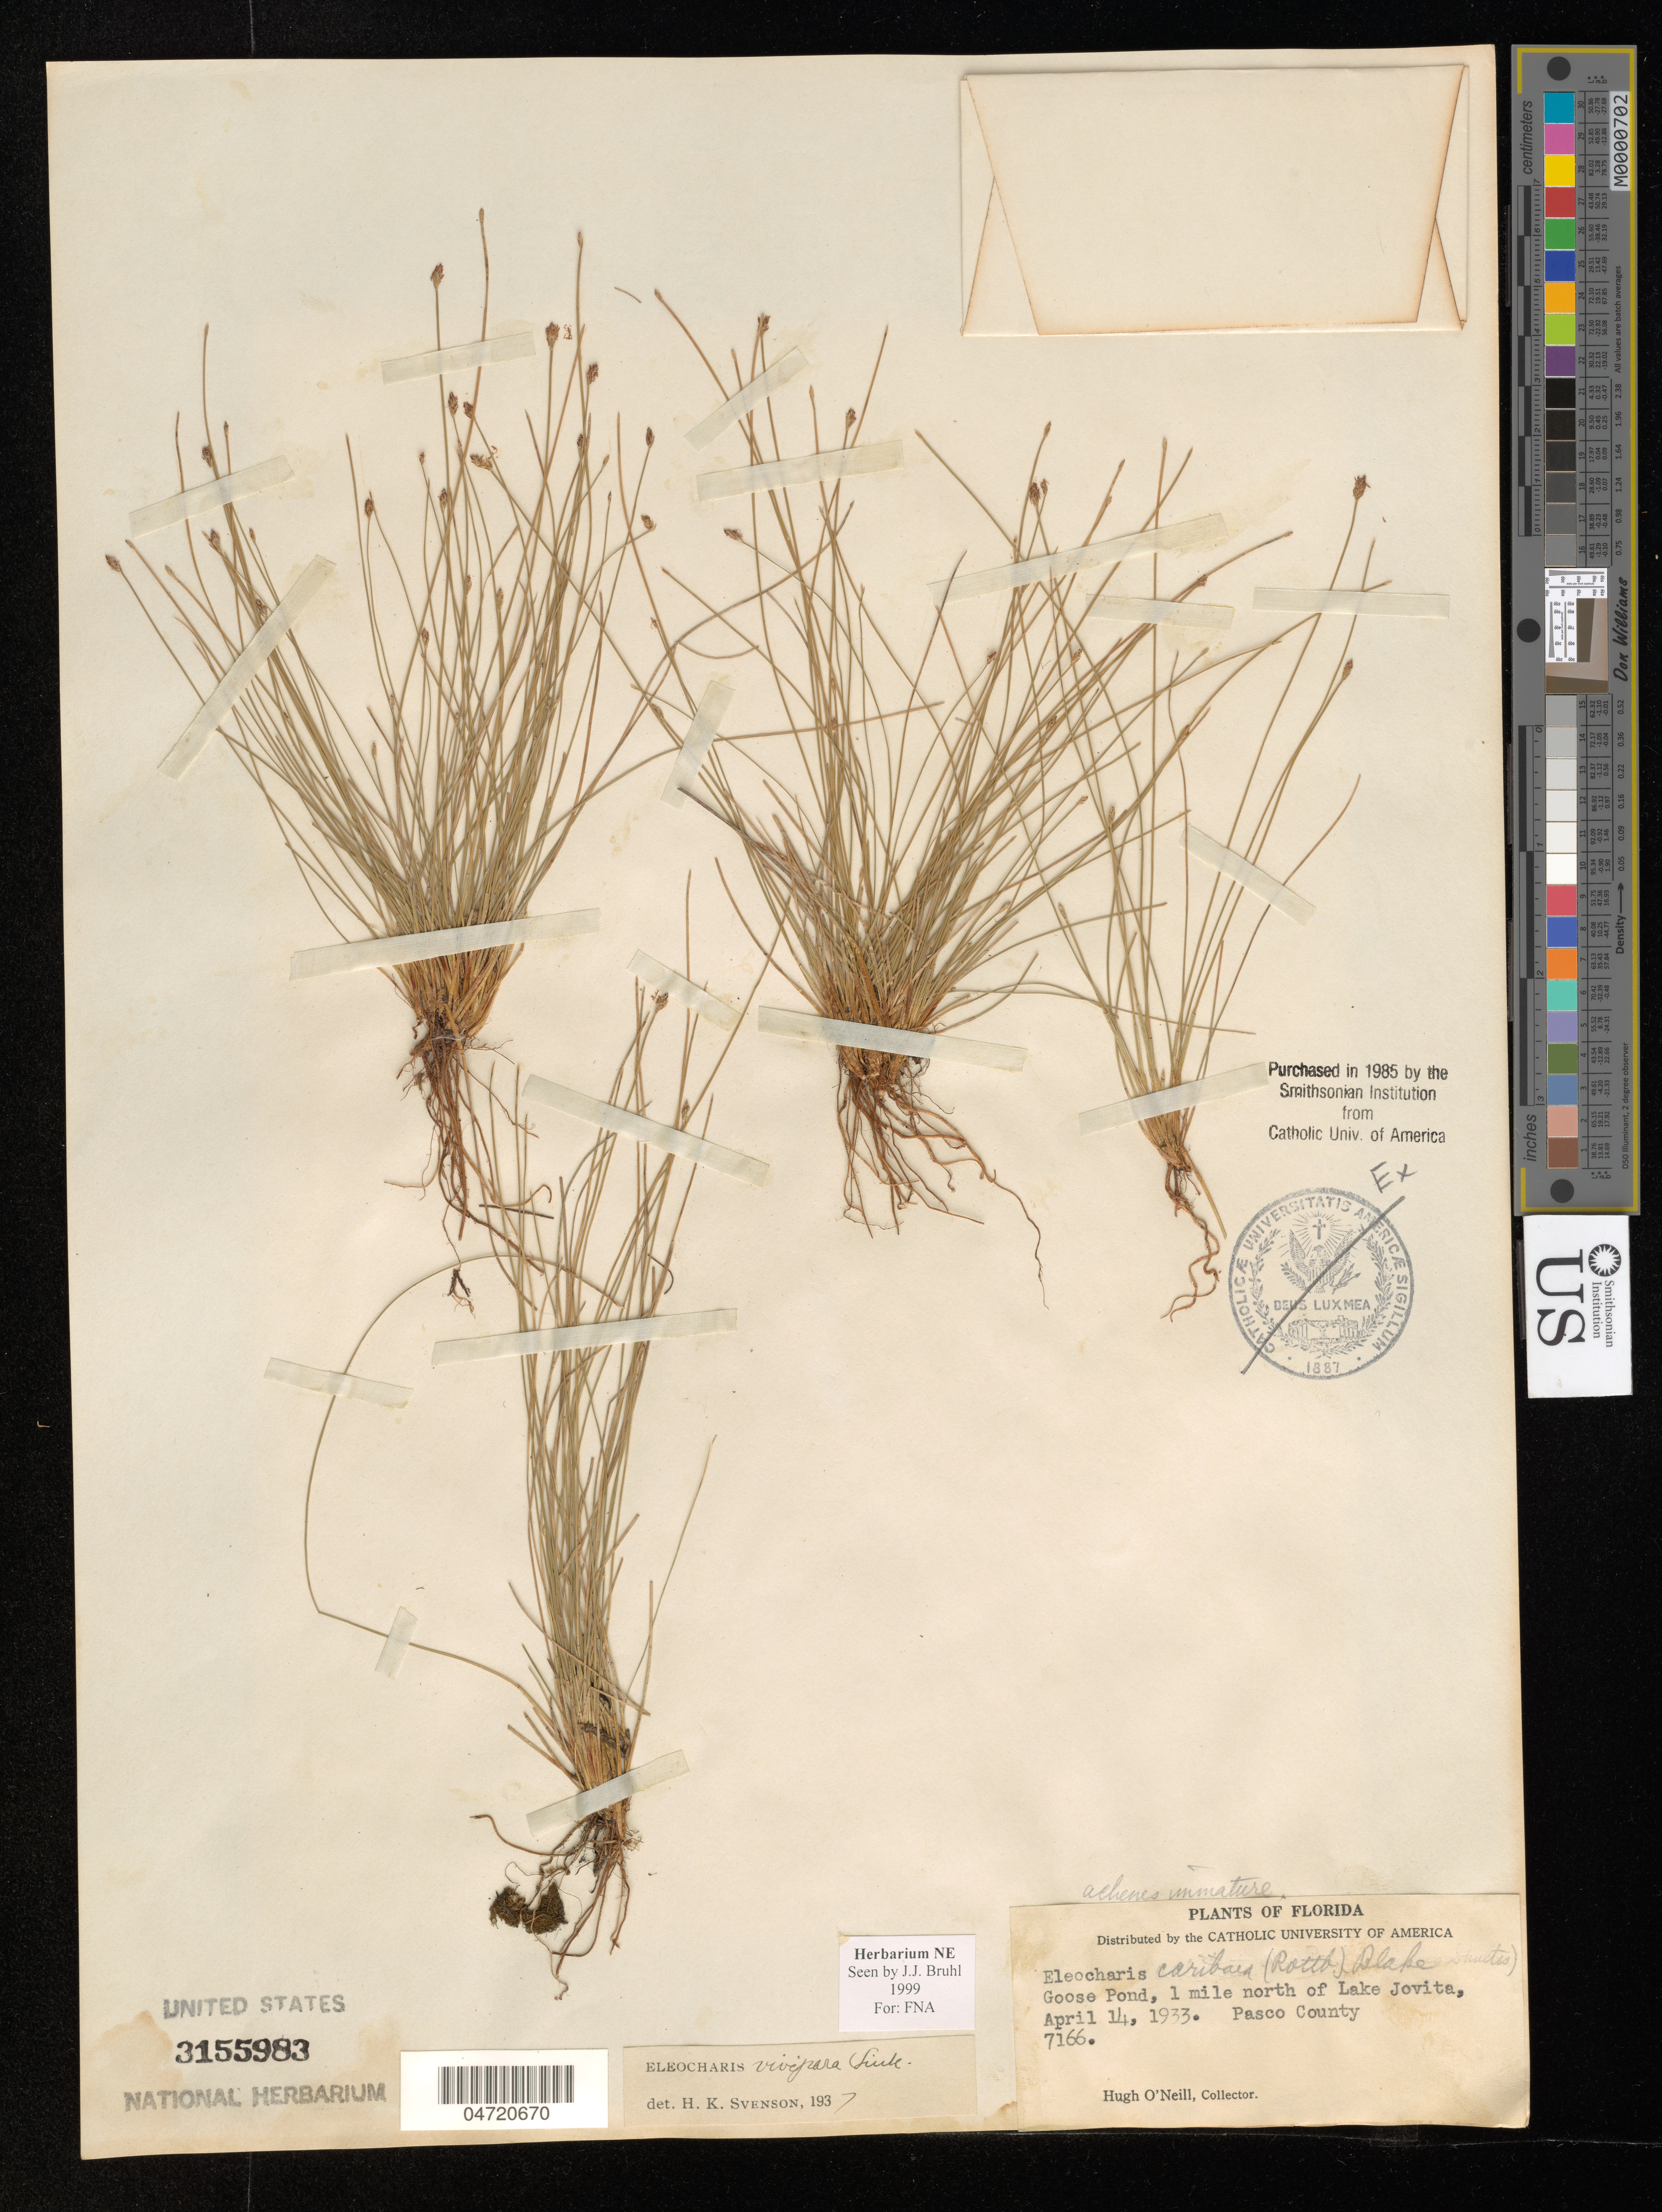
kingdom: Plantae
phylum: Tracheophyta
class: Liliopsida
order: Poales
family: Cyperaceae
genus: Eleocharis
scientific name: Eleocharis caribaea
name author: (Rottb.) Blake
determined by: Bruhl, J. J., (NE), University of New England (AUSTRALIA)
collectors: H. O'Neill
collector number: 7166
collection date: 1933-04-14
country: United States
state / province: Florida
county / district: Pasco County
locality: Goose Pond, 1 miles north of Lake Jovita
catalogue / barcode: US 3155983